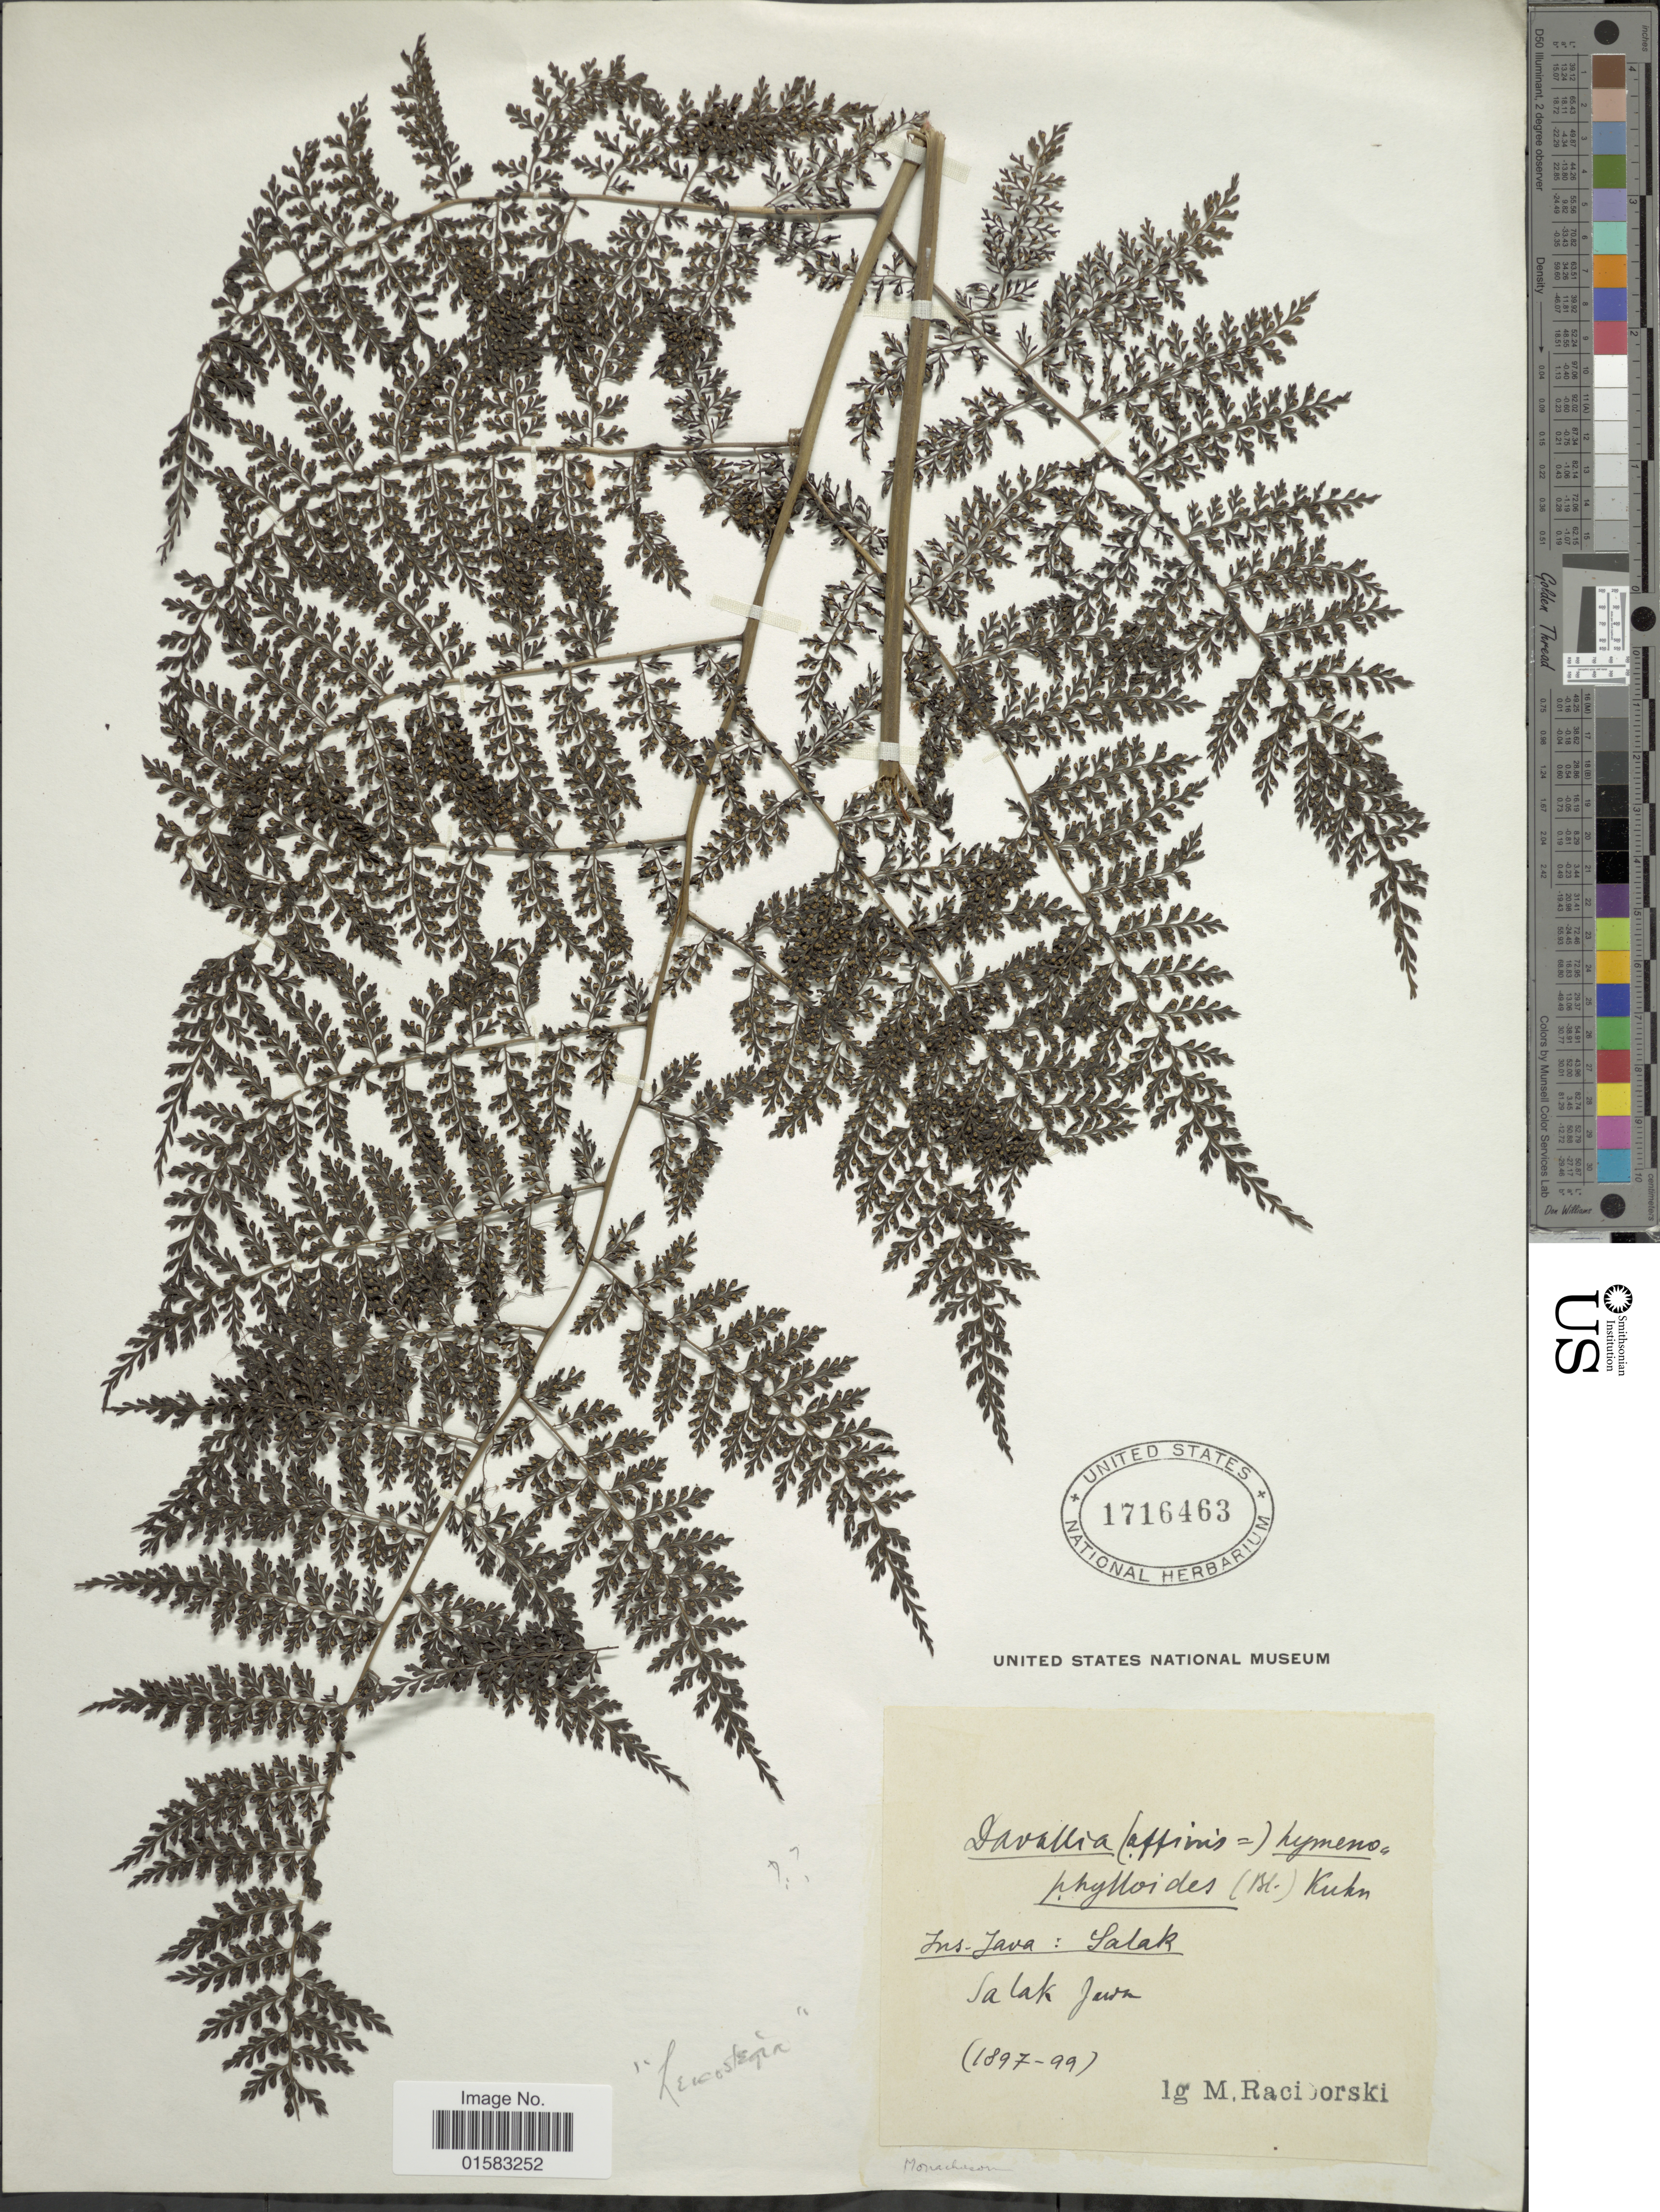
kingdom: Plantae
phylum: Tracheophyta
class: Polypodiopsida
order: Polypodiales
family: Davalliaceae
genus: Davallia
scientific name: Davallia hymenophylloides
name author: (Bedd.) Kuhn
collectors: M. Raciborski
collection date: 1897/1899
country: Indonesia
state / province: Java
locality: Salak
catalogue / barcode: US 1716463